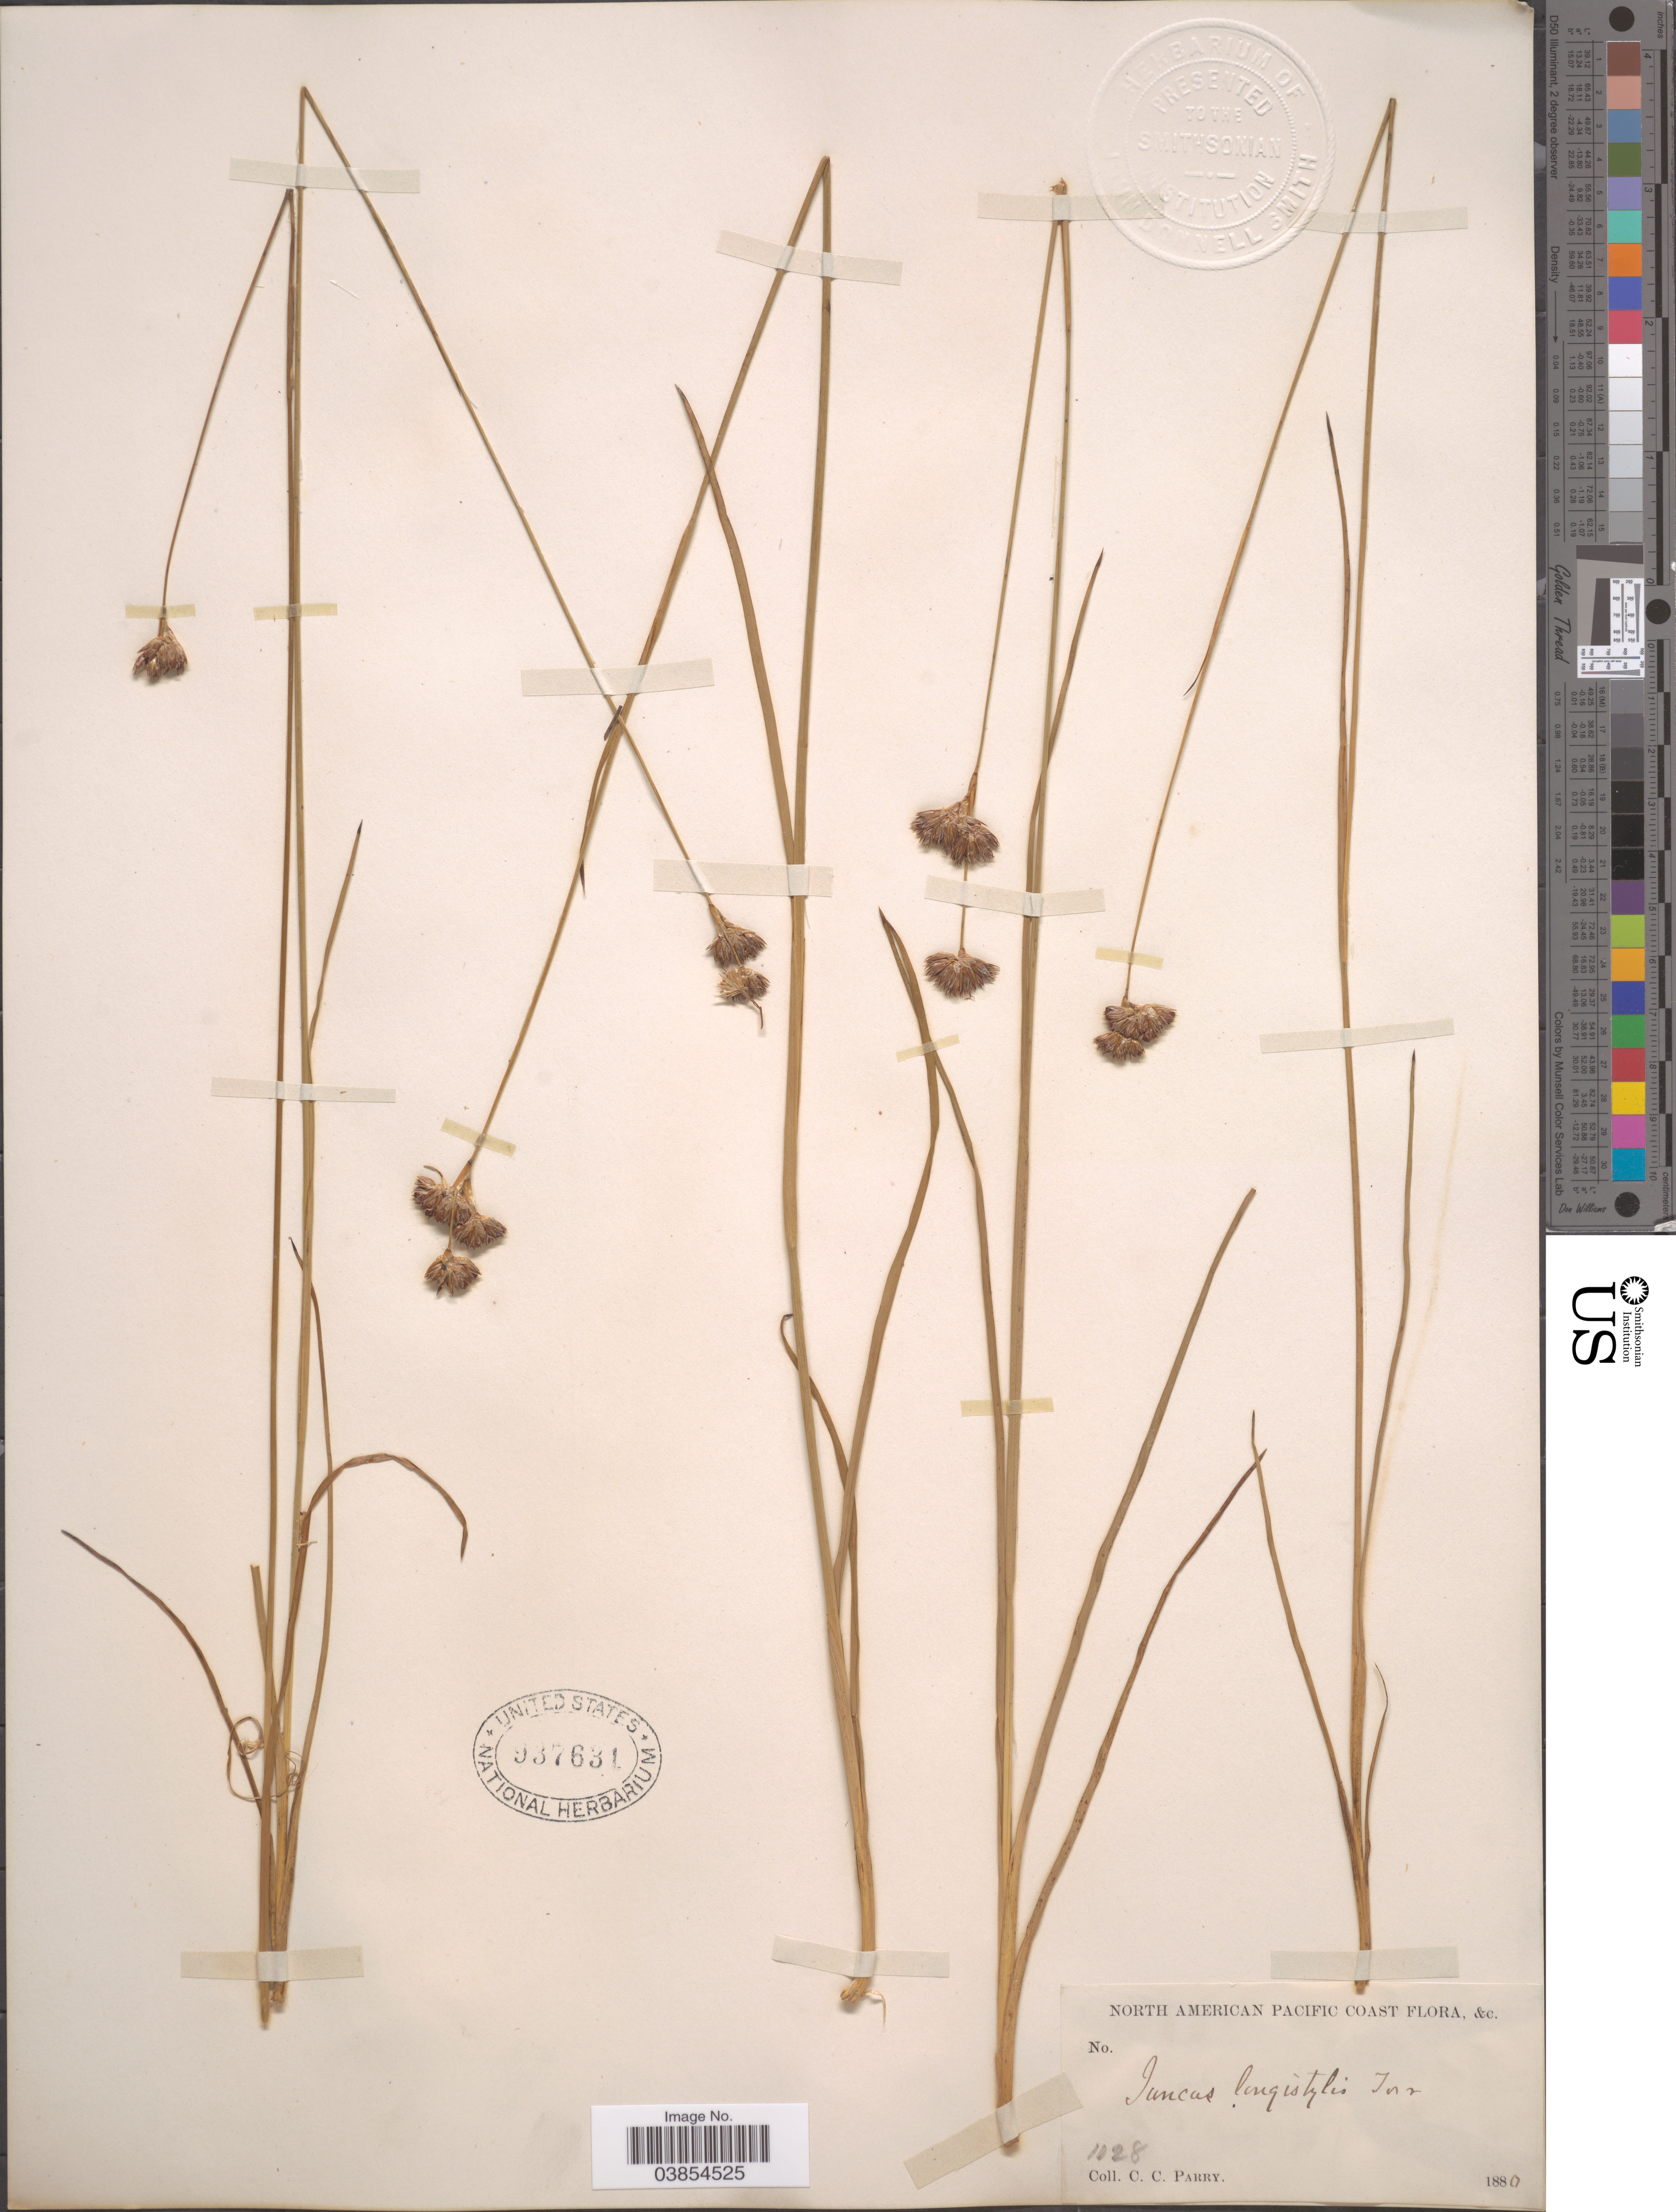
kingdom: Plantae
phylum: Tracheophyta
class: Liliopsida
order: Poales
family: Juncaceae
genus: Juncus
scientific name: Juncus longistylis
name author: Torr.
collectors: C. C. Parry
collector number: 1028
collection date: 1880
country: United States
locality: North American Pacific Coast.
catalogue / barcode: US 937631